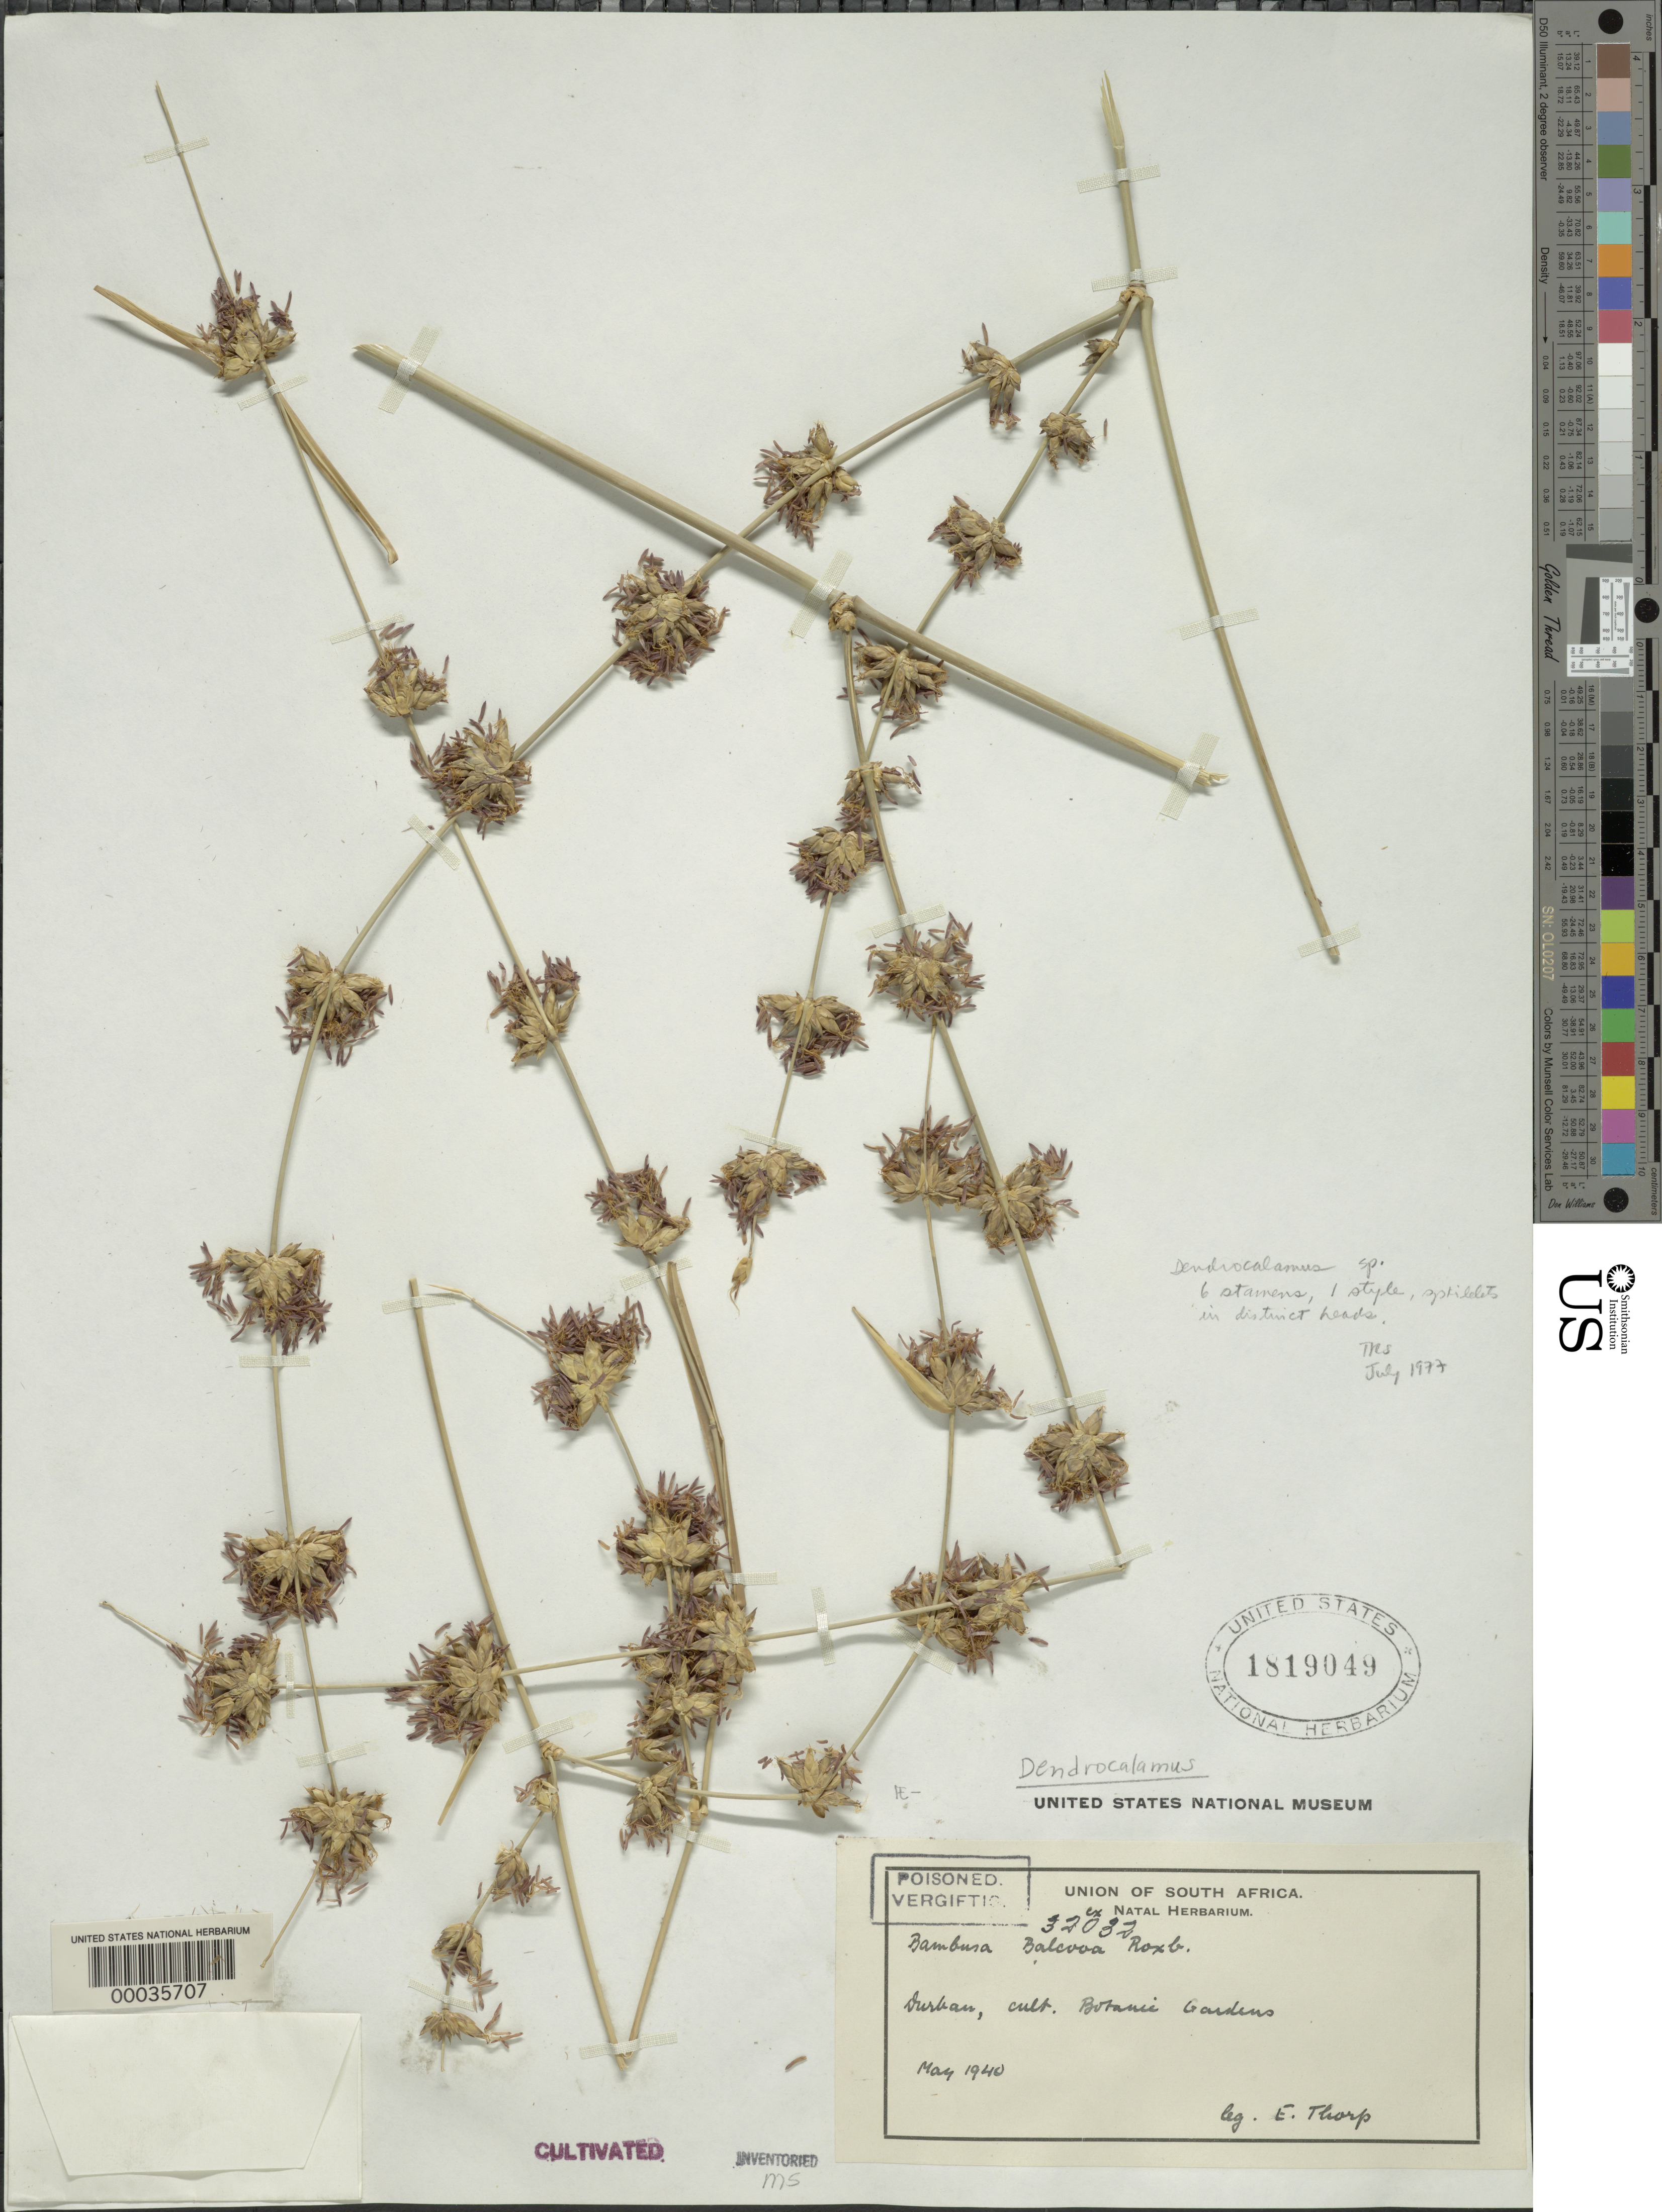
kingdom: Plantae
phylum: Tracheophyta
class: Liliopsida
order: Poales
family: Poaceae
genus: Dendrocalamus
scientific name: Dendrocalamus sp.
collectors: E. Tharp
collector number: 32032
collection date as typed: May 1940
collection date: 1940-05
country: South Africa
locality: Botanical garden-durban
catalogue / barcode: US 1819049